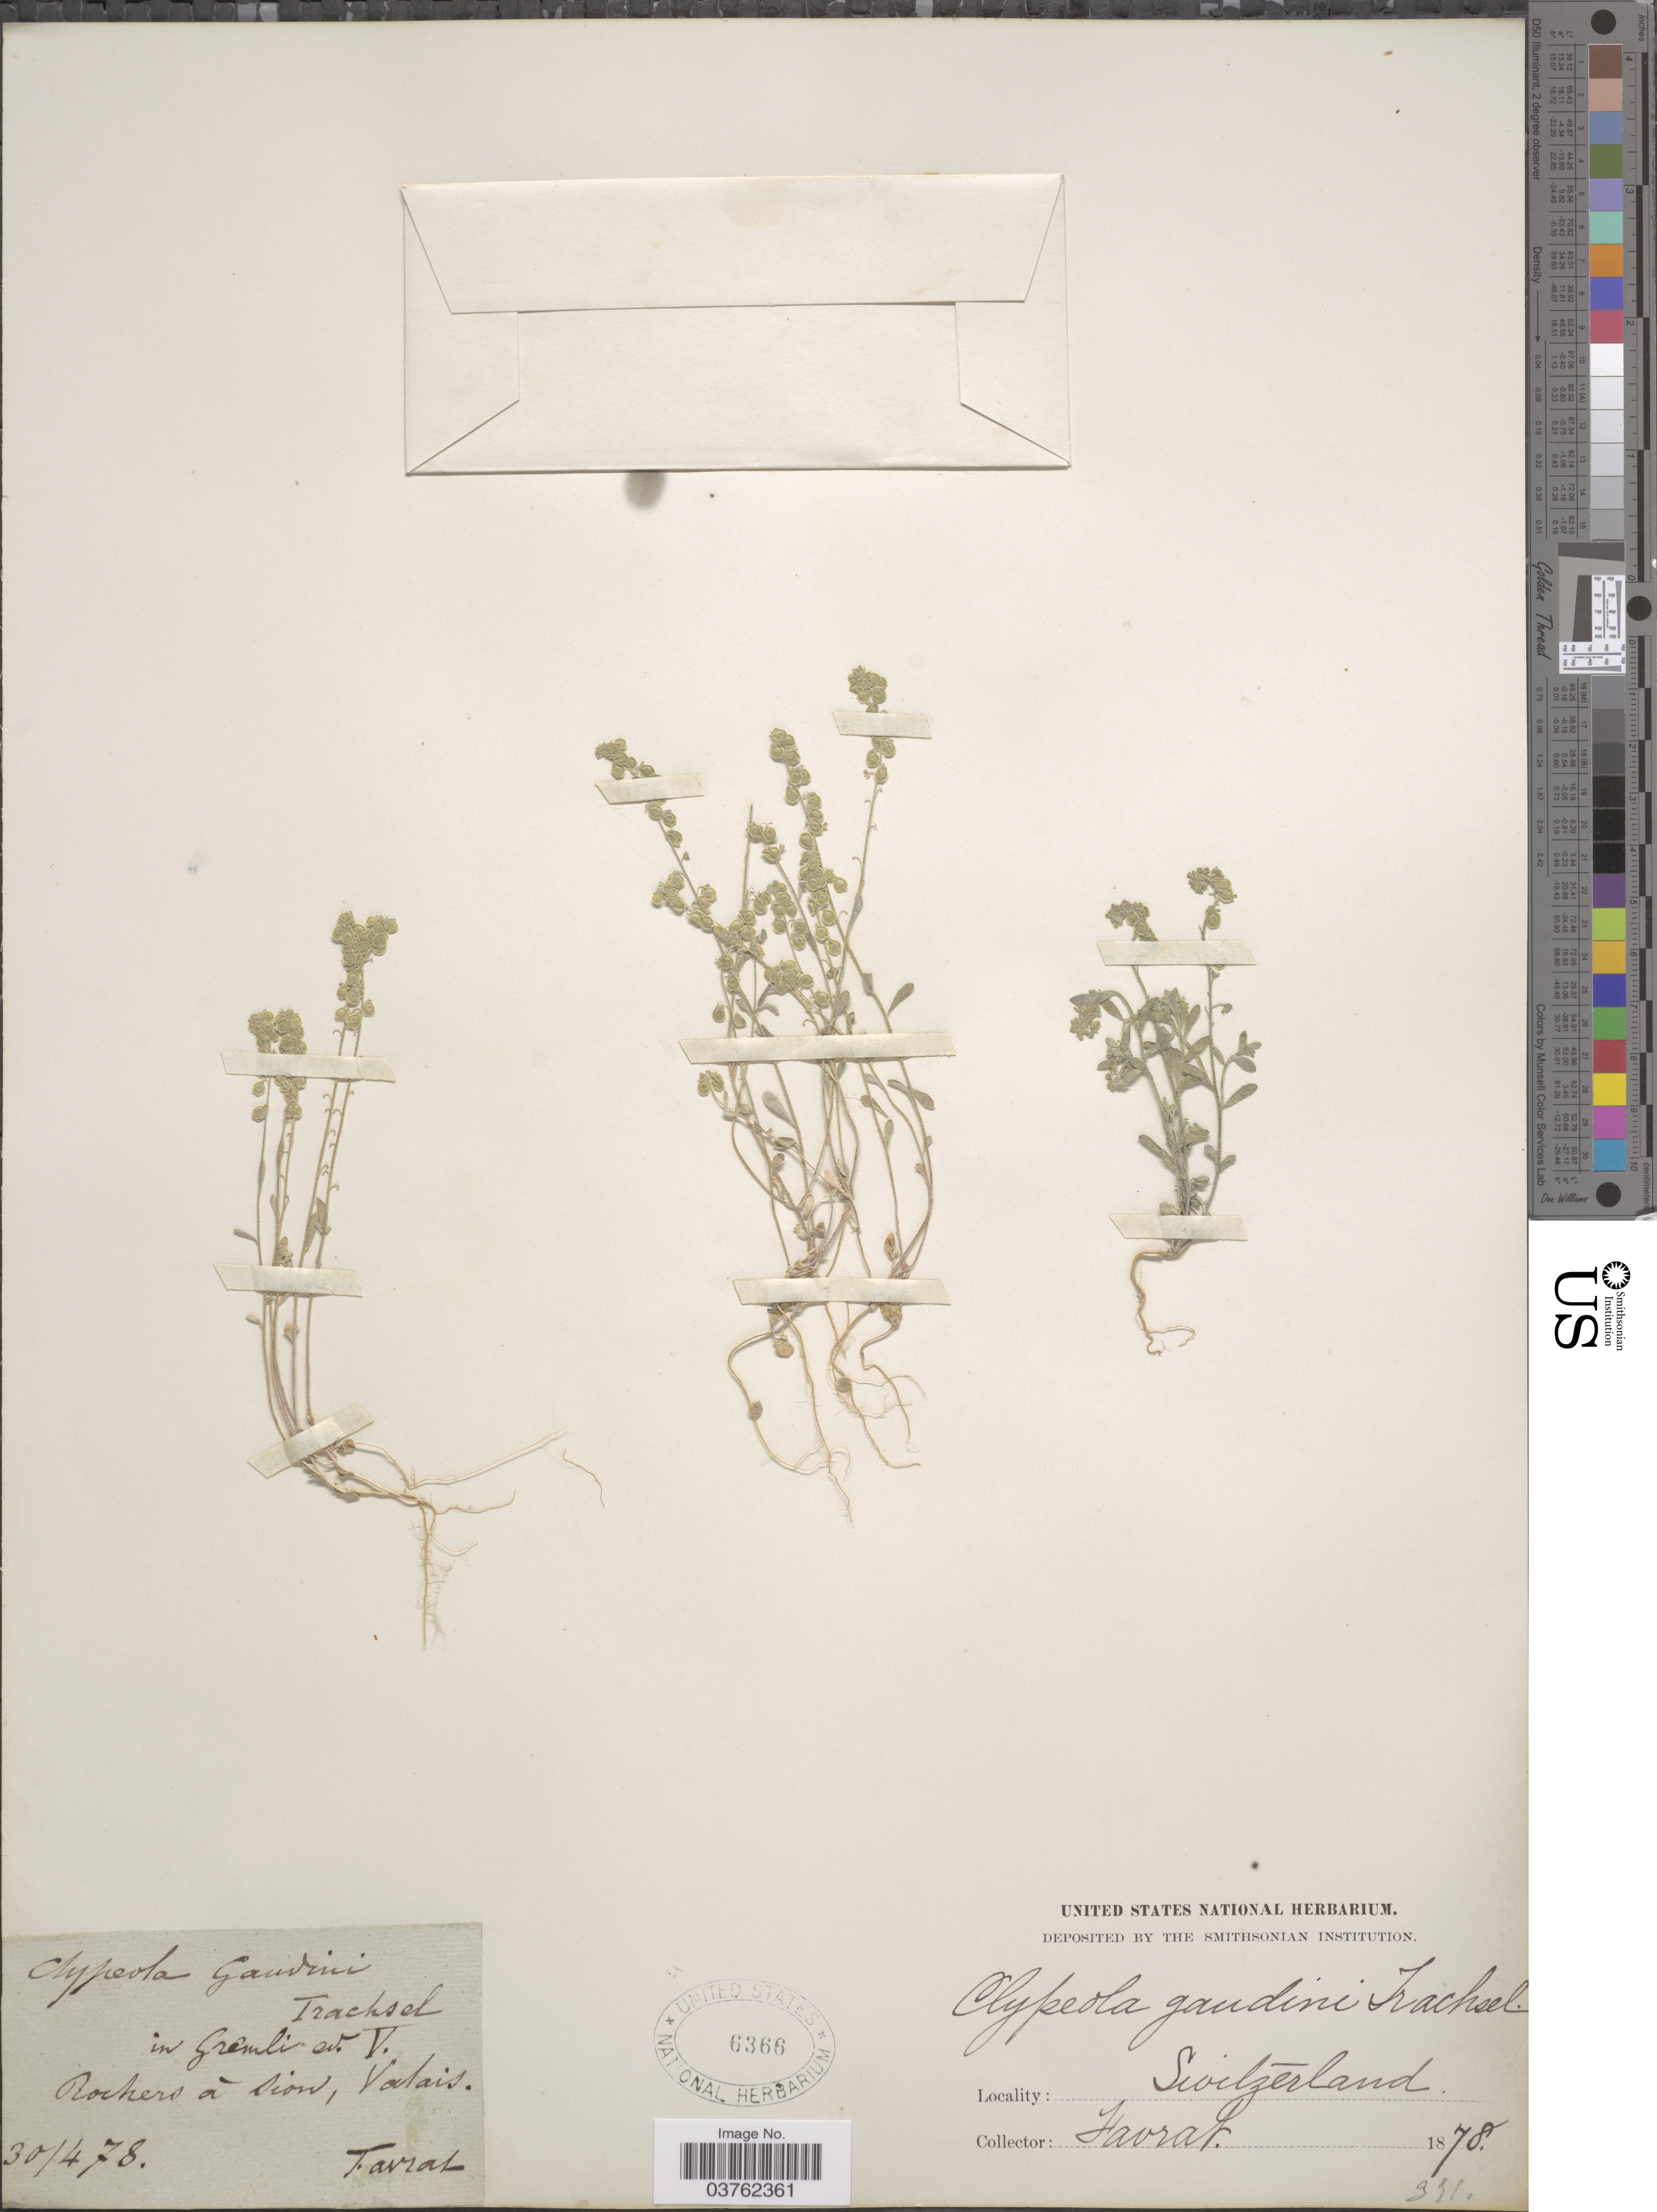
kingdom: Plantae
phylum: Tracheophyta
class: Magnoliopsida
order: Brassicales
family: Brassicaceae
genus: Clypeola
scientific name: Clypeola gaudinii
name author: Trachsel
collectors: L. Favrat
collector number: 331*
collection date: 1878-04-30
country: Switzerland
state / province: Valais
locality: Rochers á Sion.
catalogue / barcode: US 6366